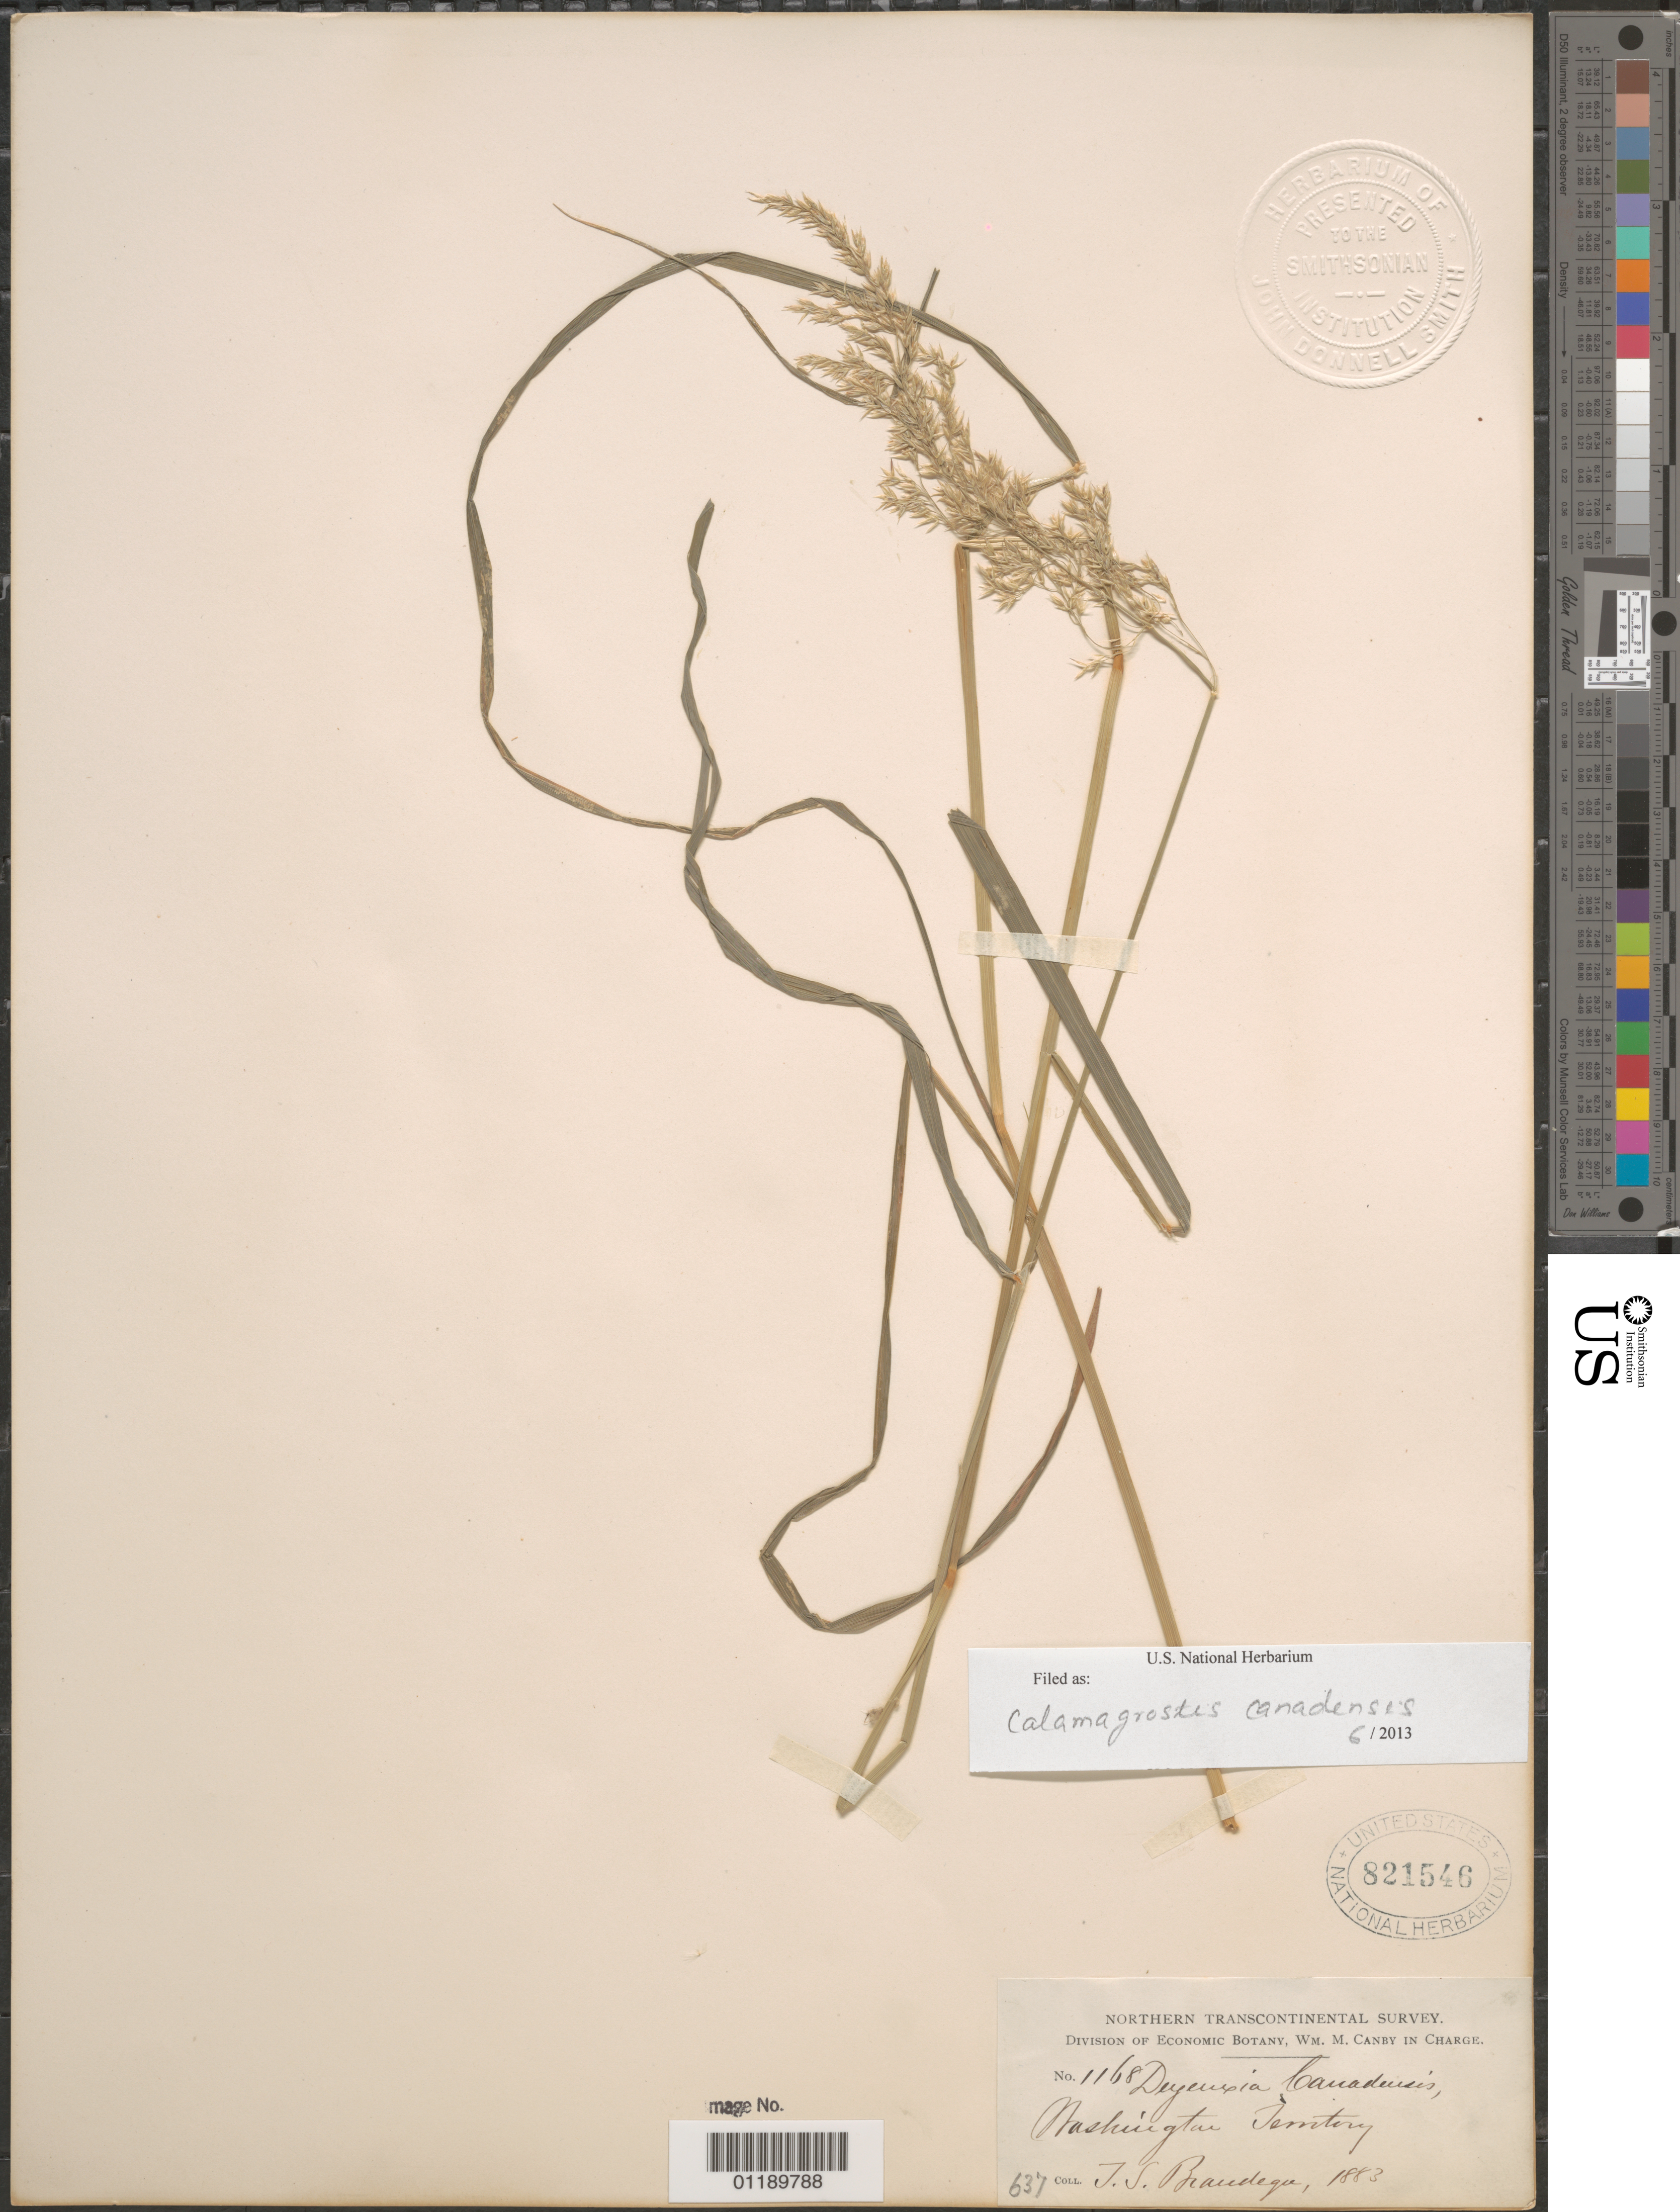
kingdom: Plantae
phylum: Tracheophyta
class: Liliopsida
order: Poales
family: Poaceae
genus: Calamagrostis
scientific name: Calamagrostis canadensis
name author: (Michx.) P. Beauv.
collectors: J. S. Brandegee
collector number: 1168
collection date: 1883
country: United States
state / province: Washington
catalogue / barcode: US 821546